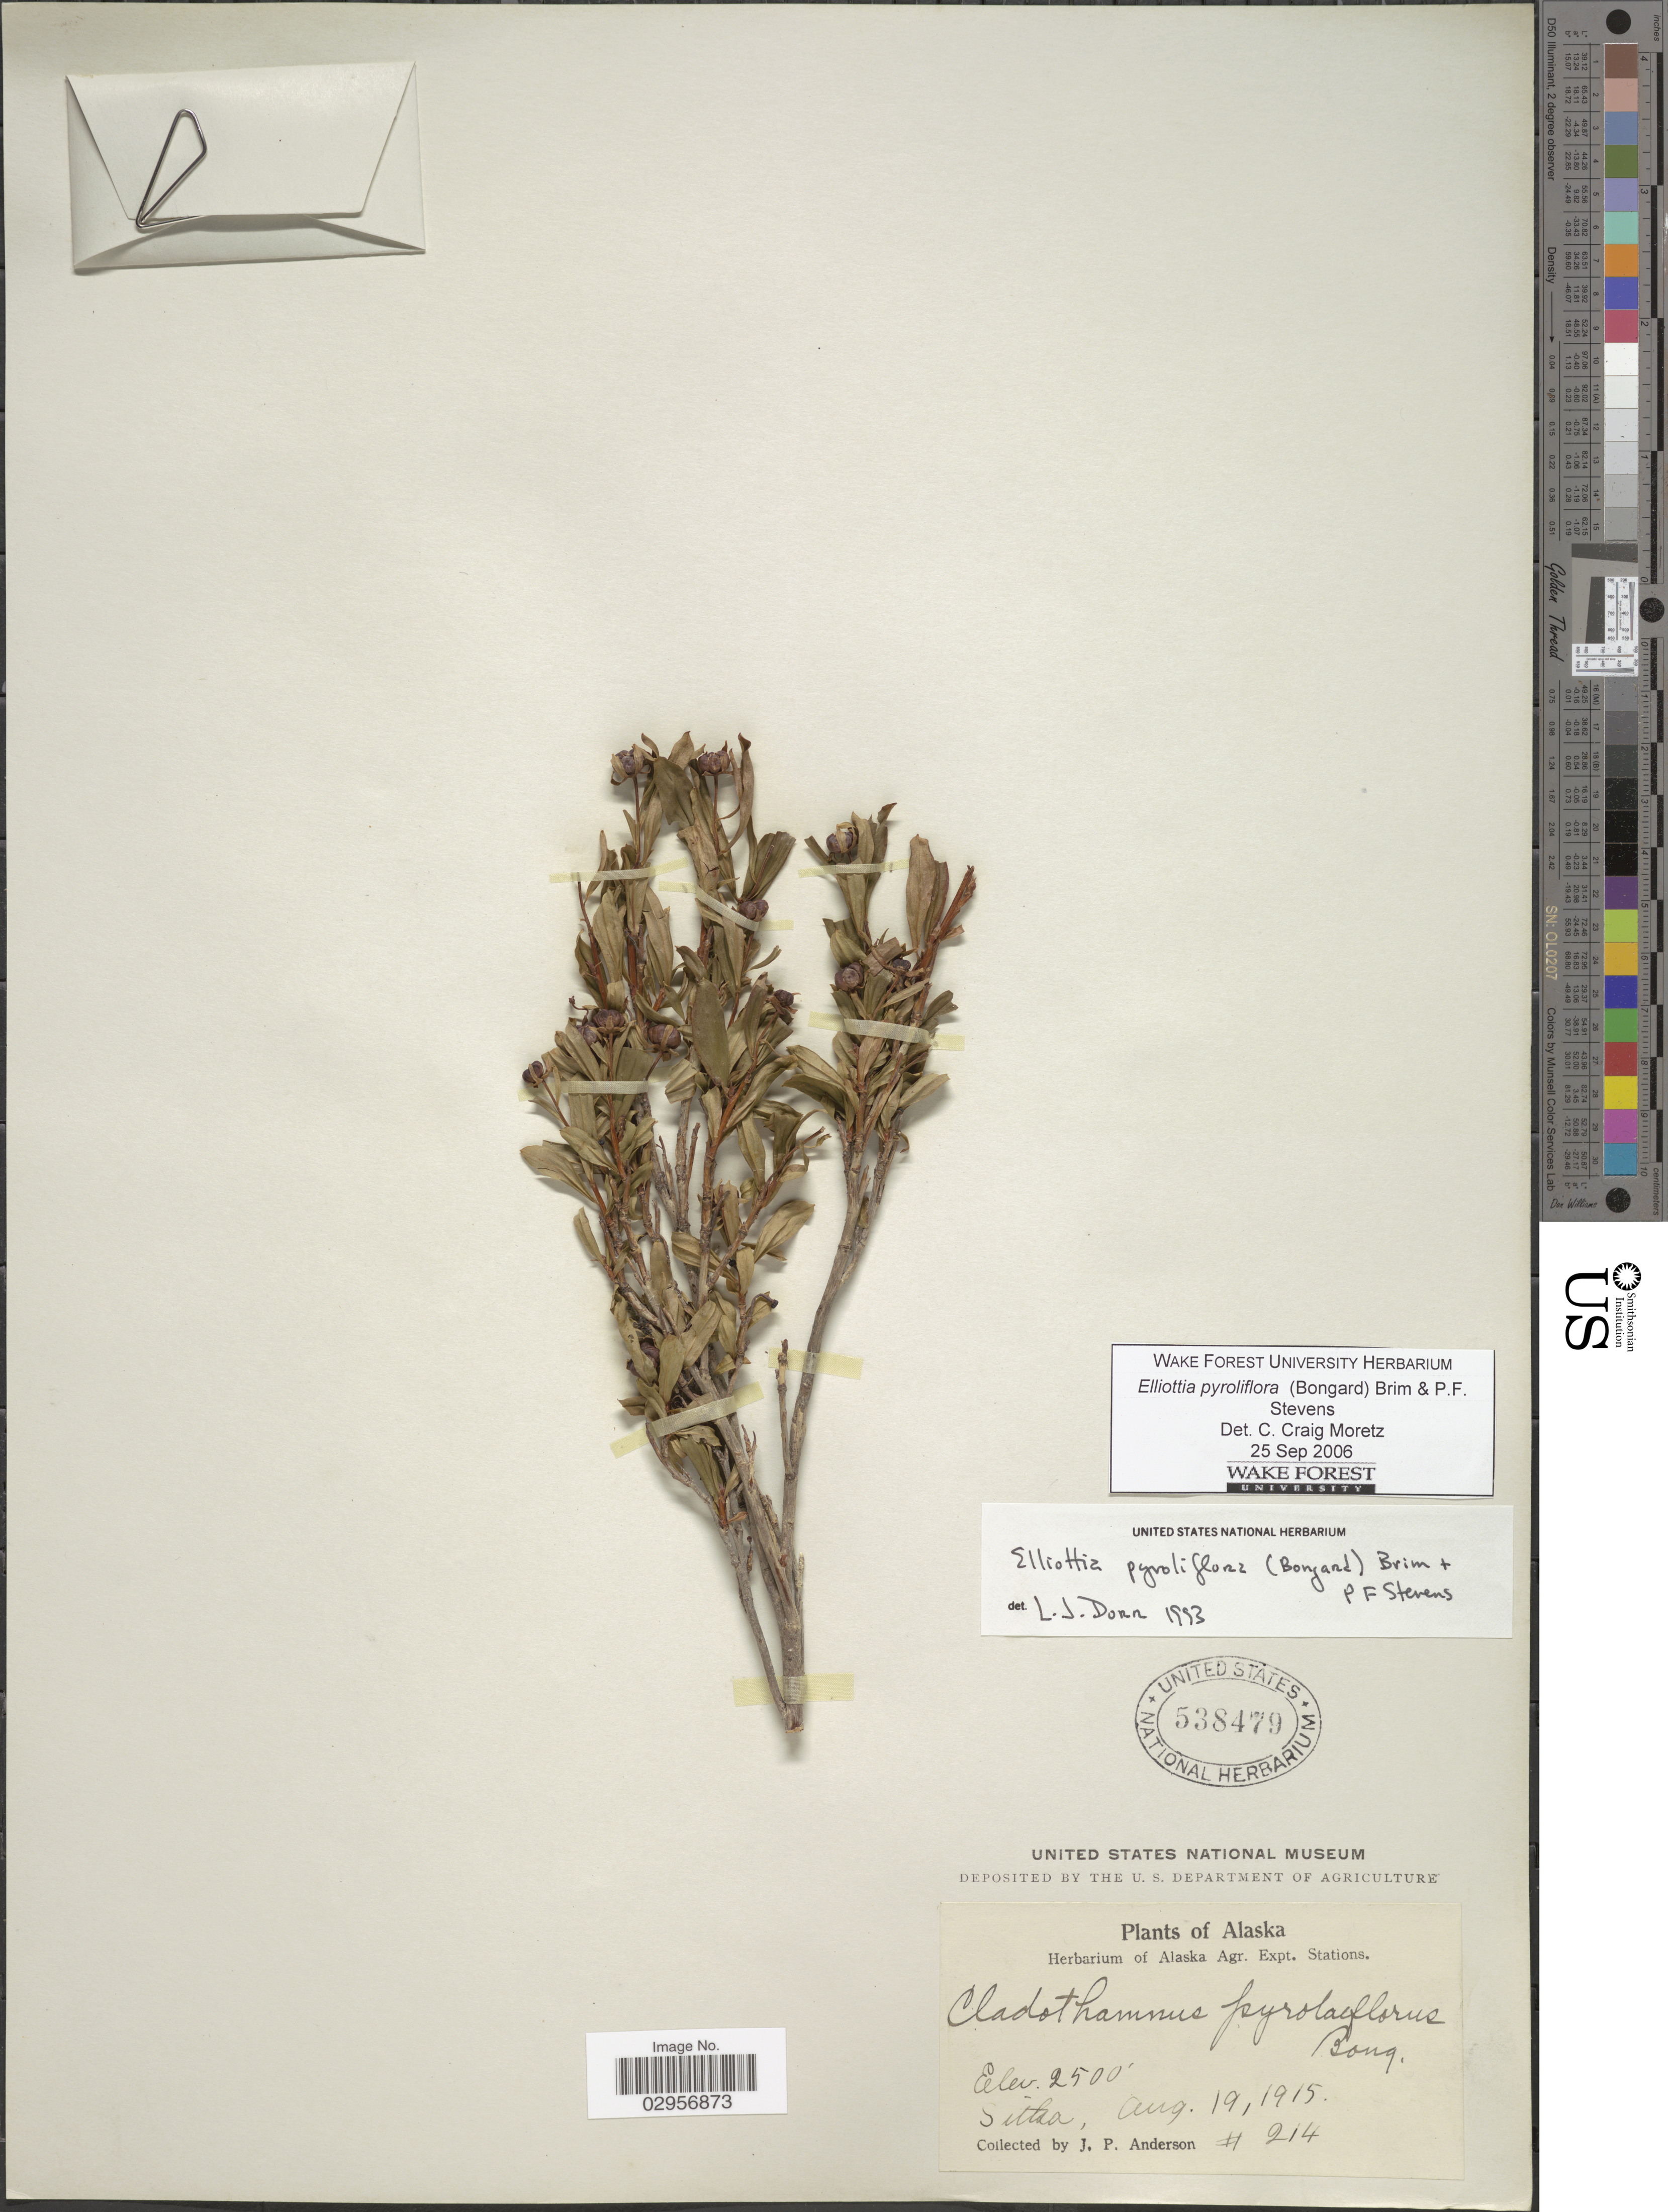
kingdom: Plantae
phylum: Tracheophyta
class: Magnoliopsida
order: Ericales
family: Ericaceae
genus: Elliottia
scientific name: Elliottia pyroliflora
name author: (Bong.) P.F. Stevens & Brim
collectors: J. P. Anderson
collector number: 214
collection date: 1915-08-19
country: United States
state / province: Alaska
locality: Sitka.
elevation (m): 762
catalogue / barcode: US 538479